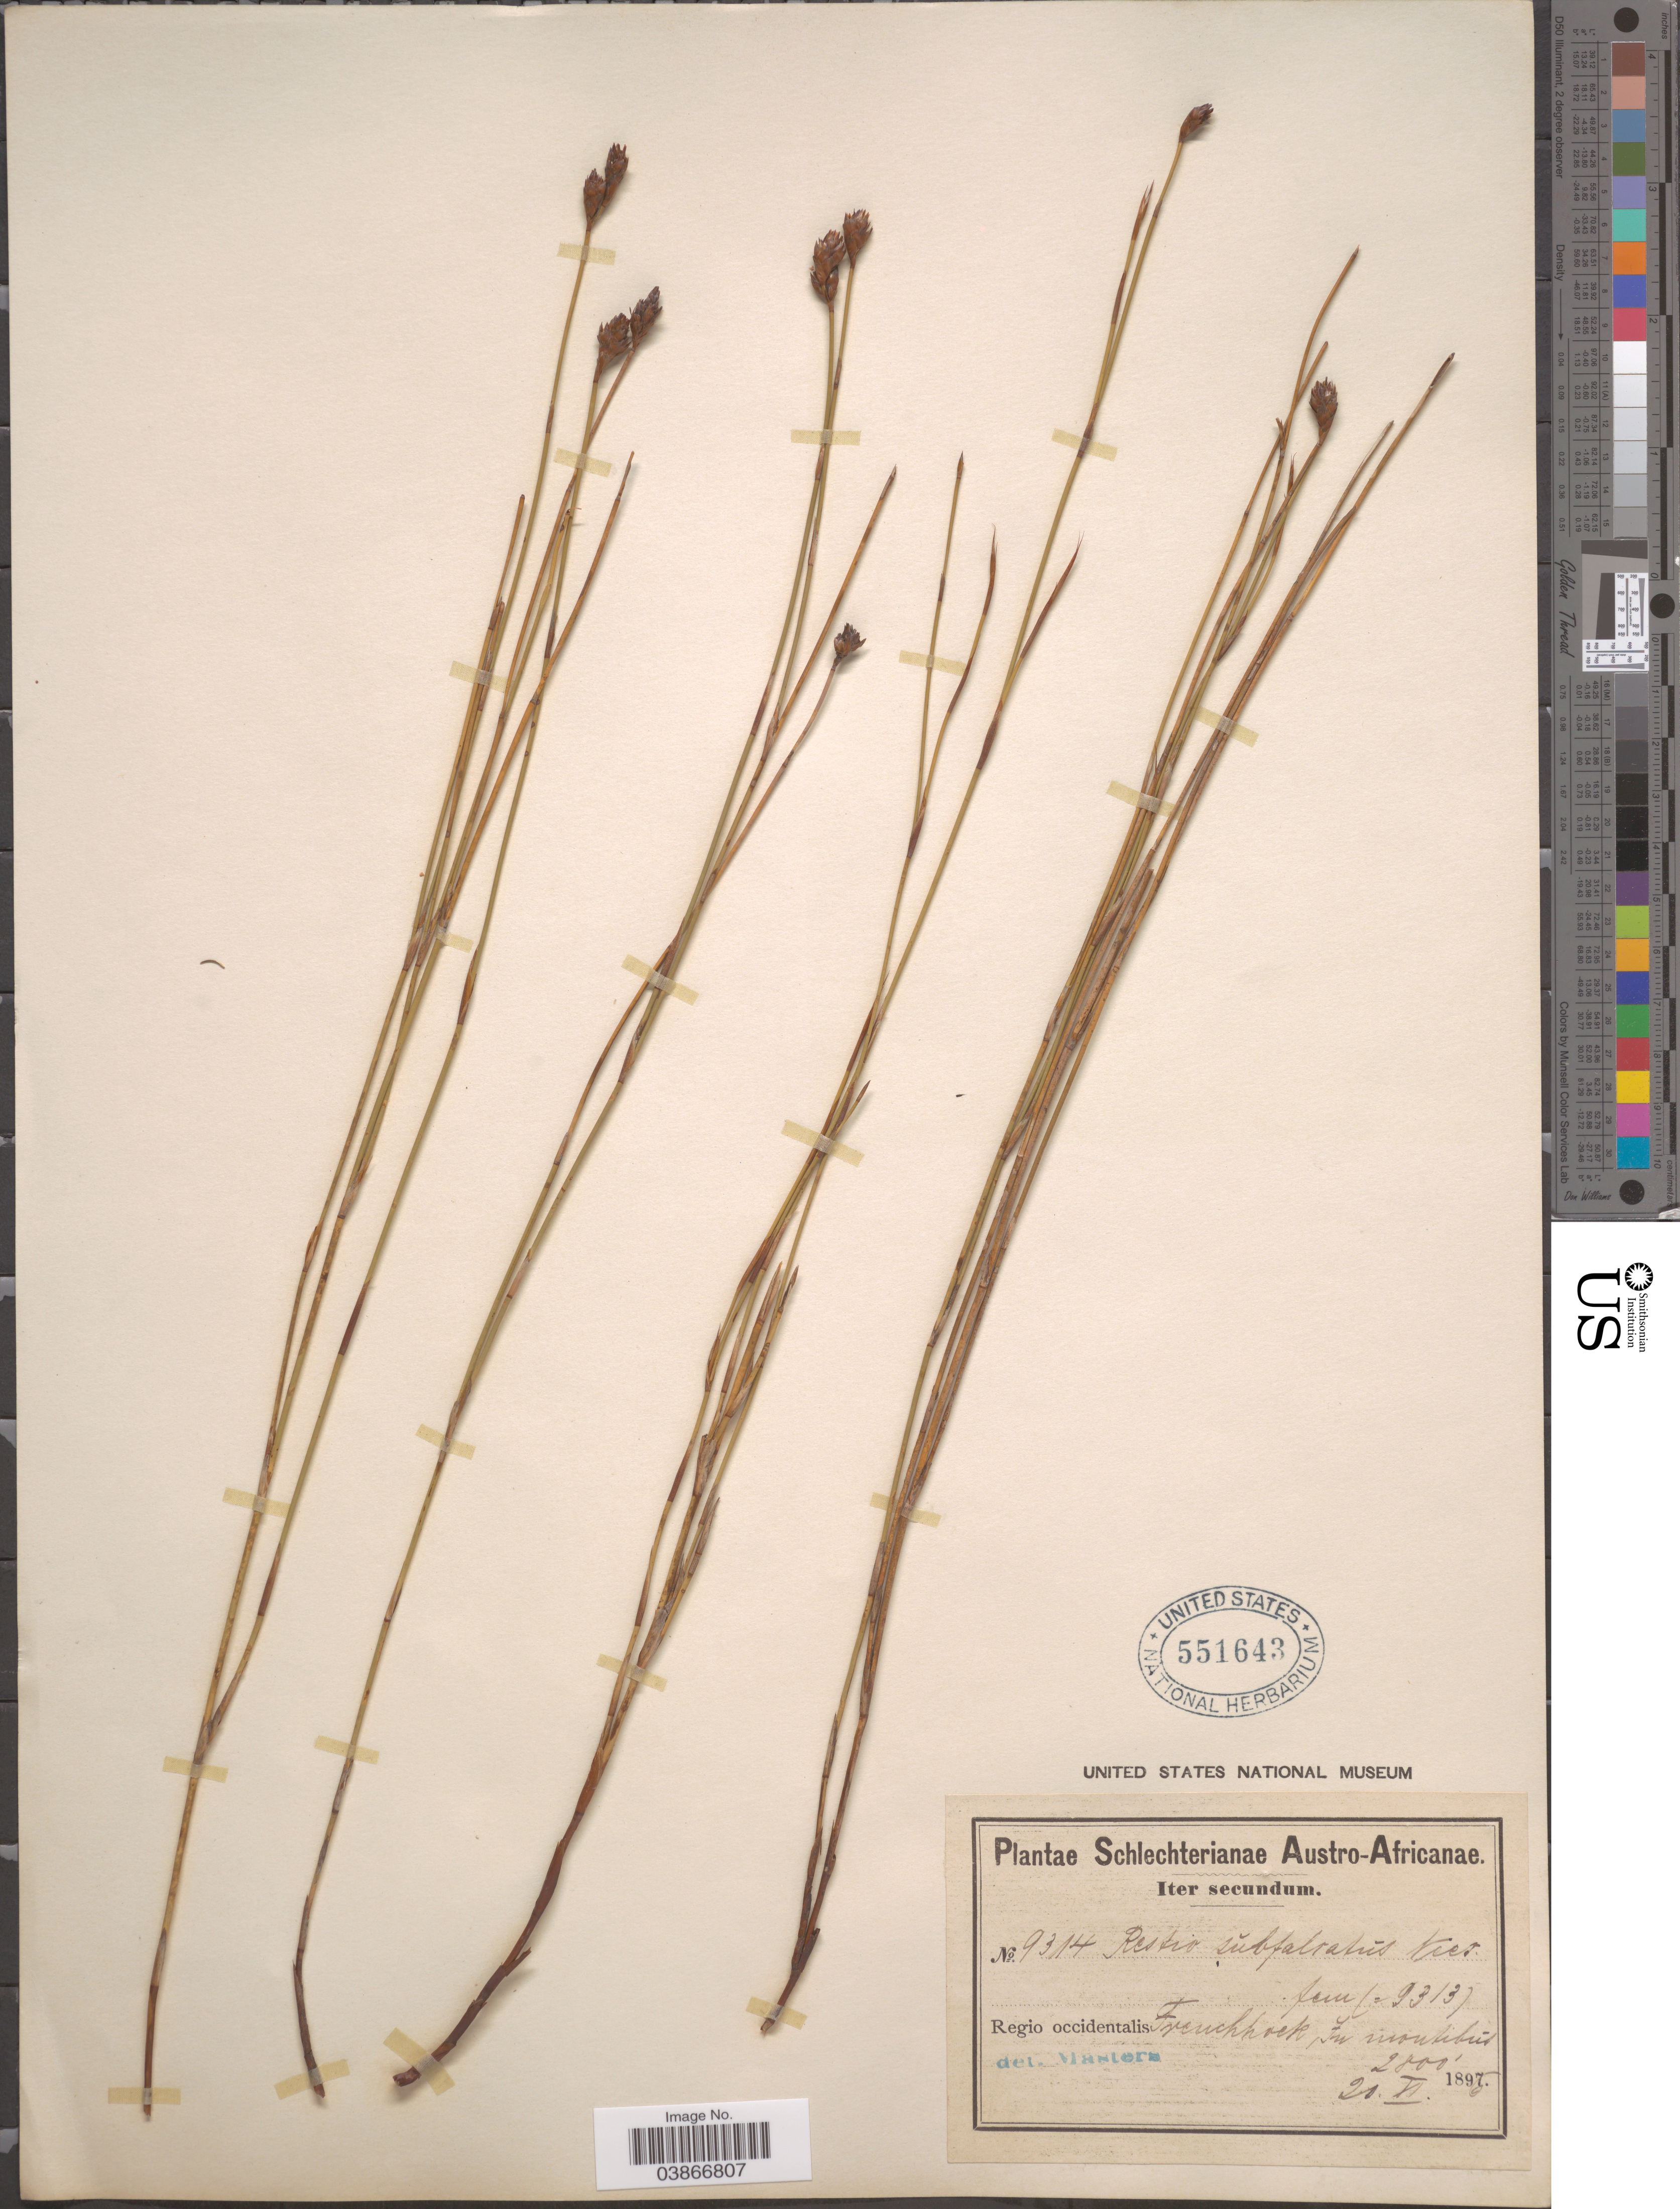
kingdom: Plantae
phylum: Tracheophyta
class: Liliopsida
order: Poales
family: Restionaceae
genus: Restio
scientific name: Restio subfalcatus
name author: Nees ex Mast.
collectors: Schlechter, --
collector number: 9314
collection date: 1896-11-20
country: South Africa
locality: Austro-Africanæ. Regio occidentalis Frenchhoek, In montibus.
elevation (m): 853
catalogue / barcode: US 551643